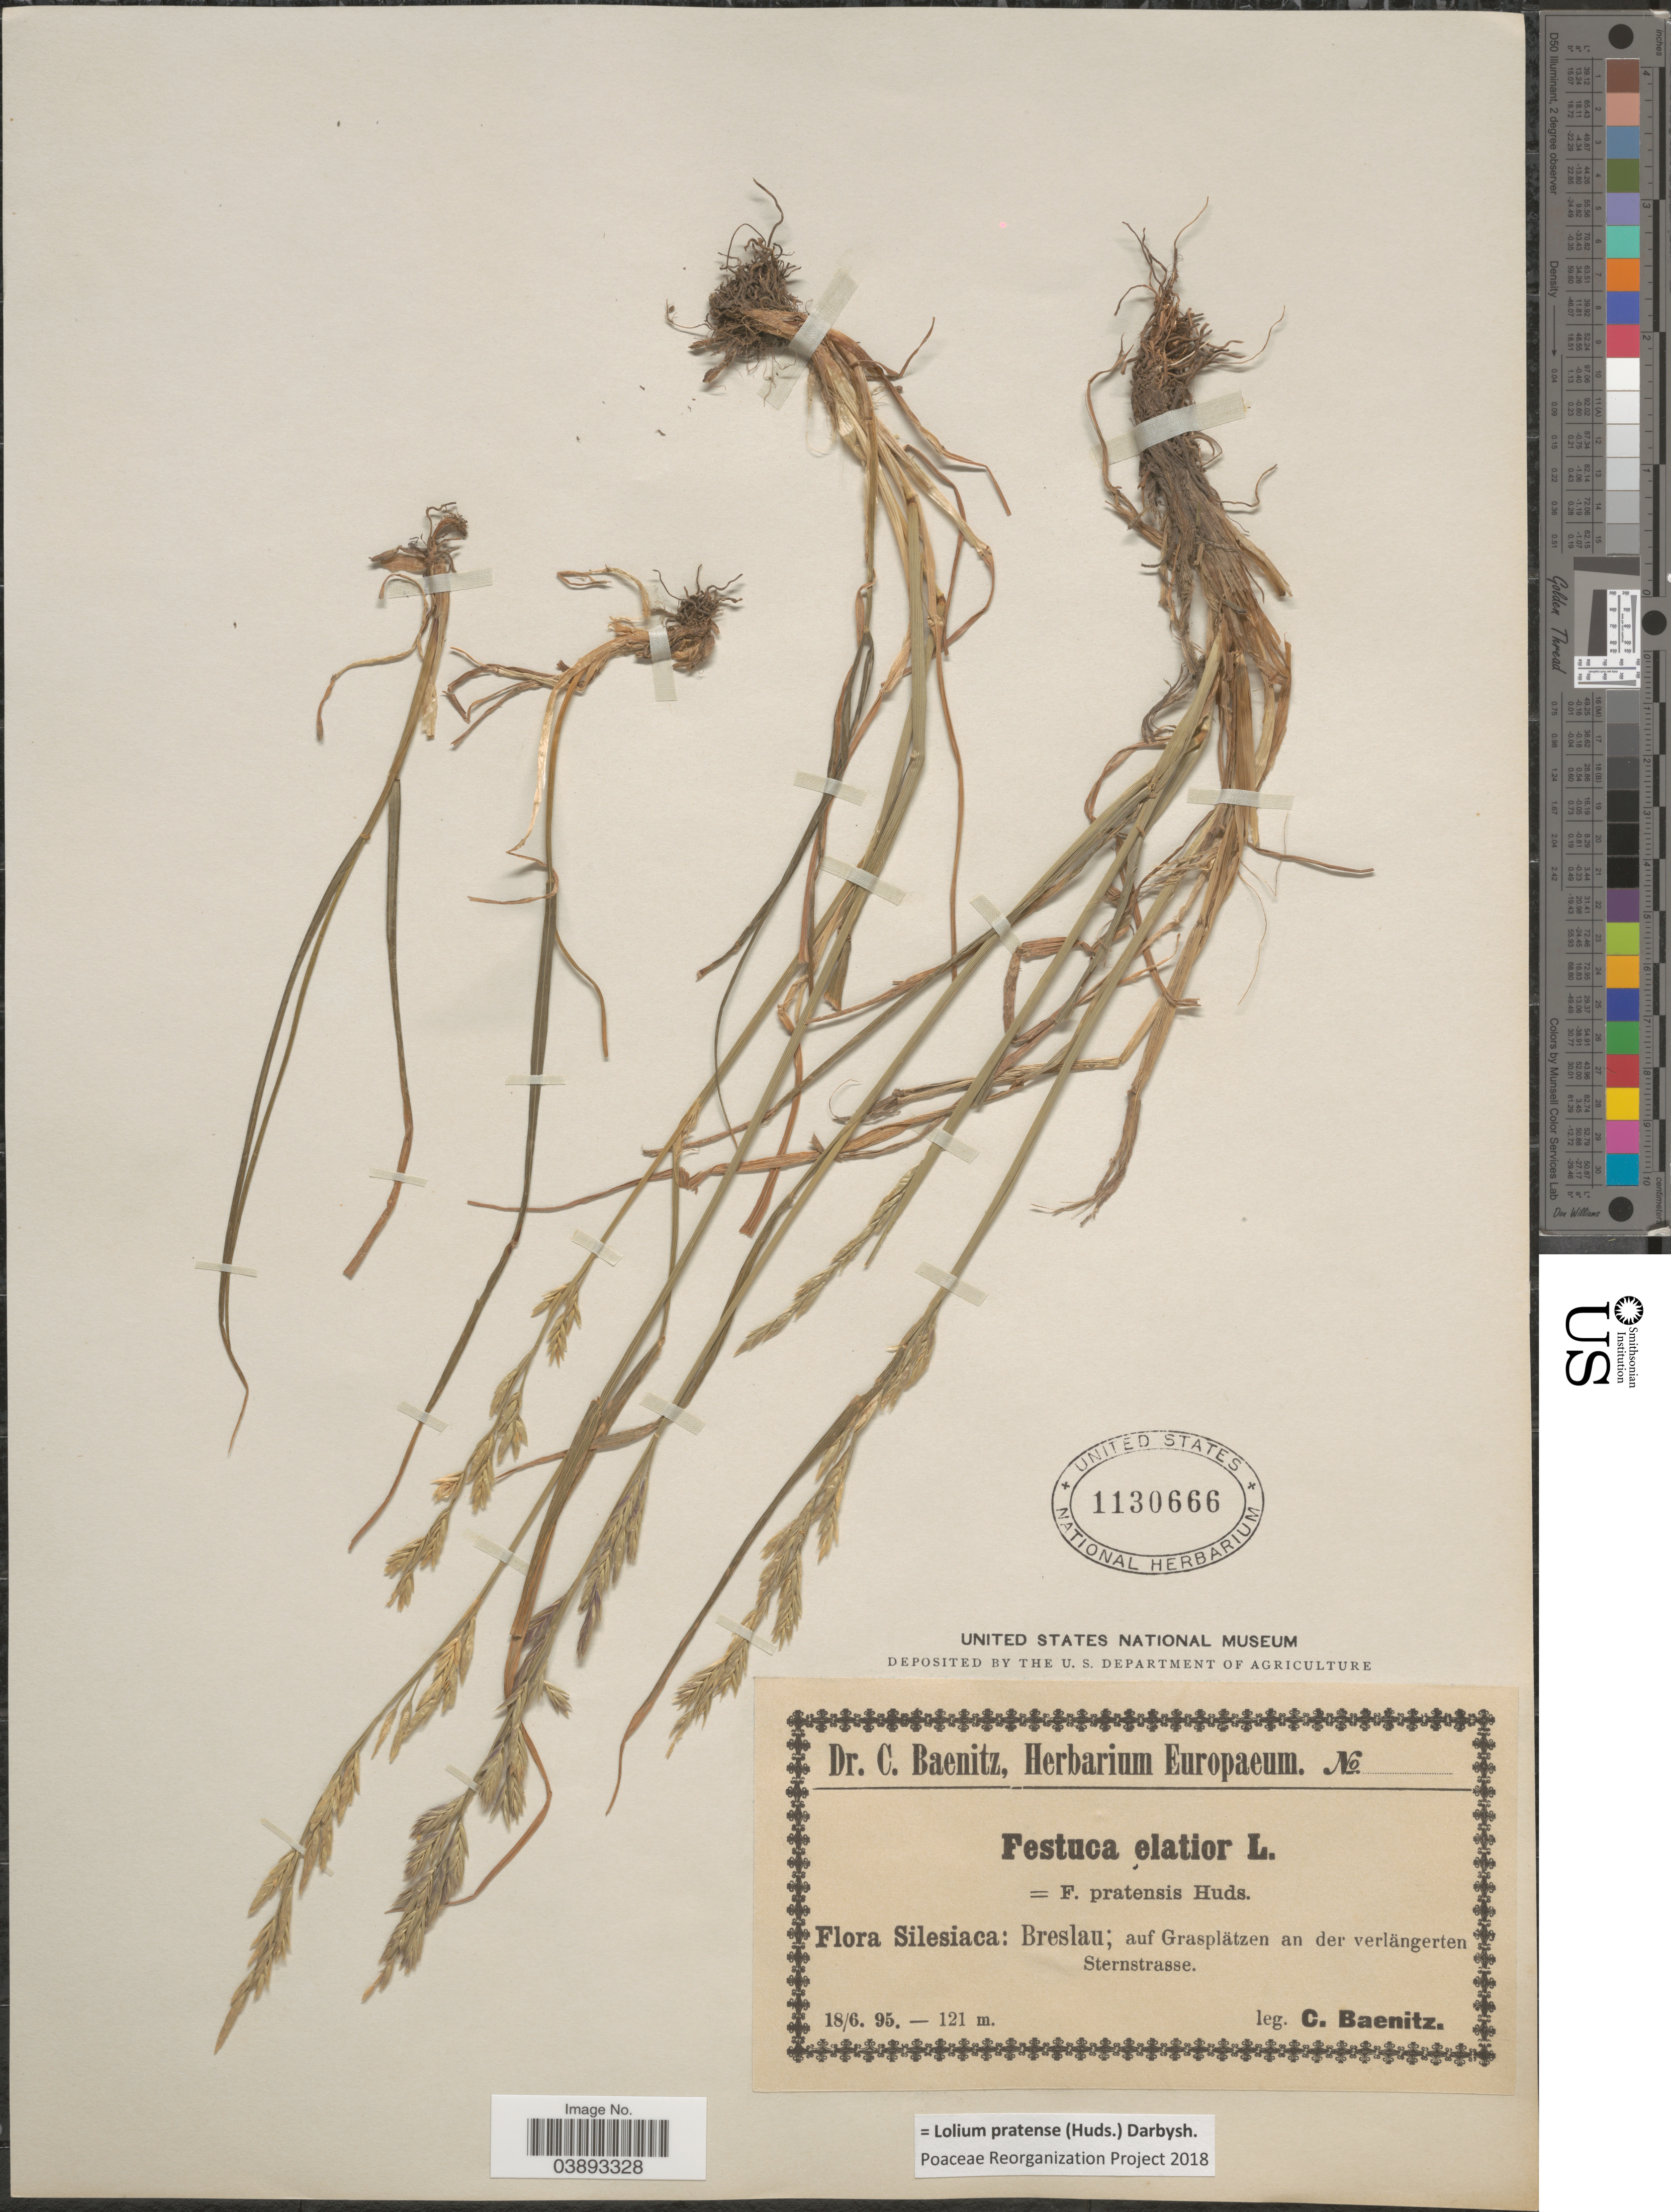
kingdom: Plantae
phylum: Tracheophyta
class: Liliopsida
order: Poales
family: Poaceae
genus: Lolium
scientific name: Lolium pratense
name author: (Huds.) Darbysh.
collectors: C. G. Baenitz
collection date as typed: Transcribed d/m/y: 18/6/95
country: Poland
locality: Silesiaca: Breslau; auf Grasplätzen an der verlängerten Sternstrasse.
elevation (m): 121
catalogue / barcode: US 1130666